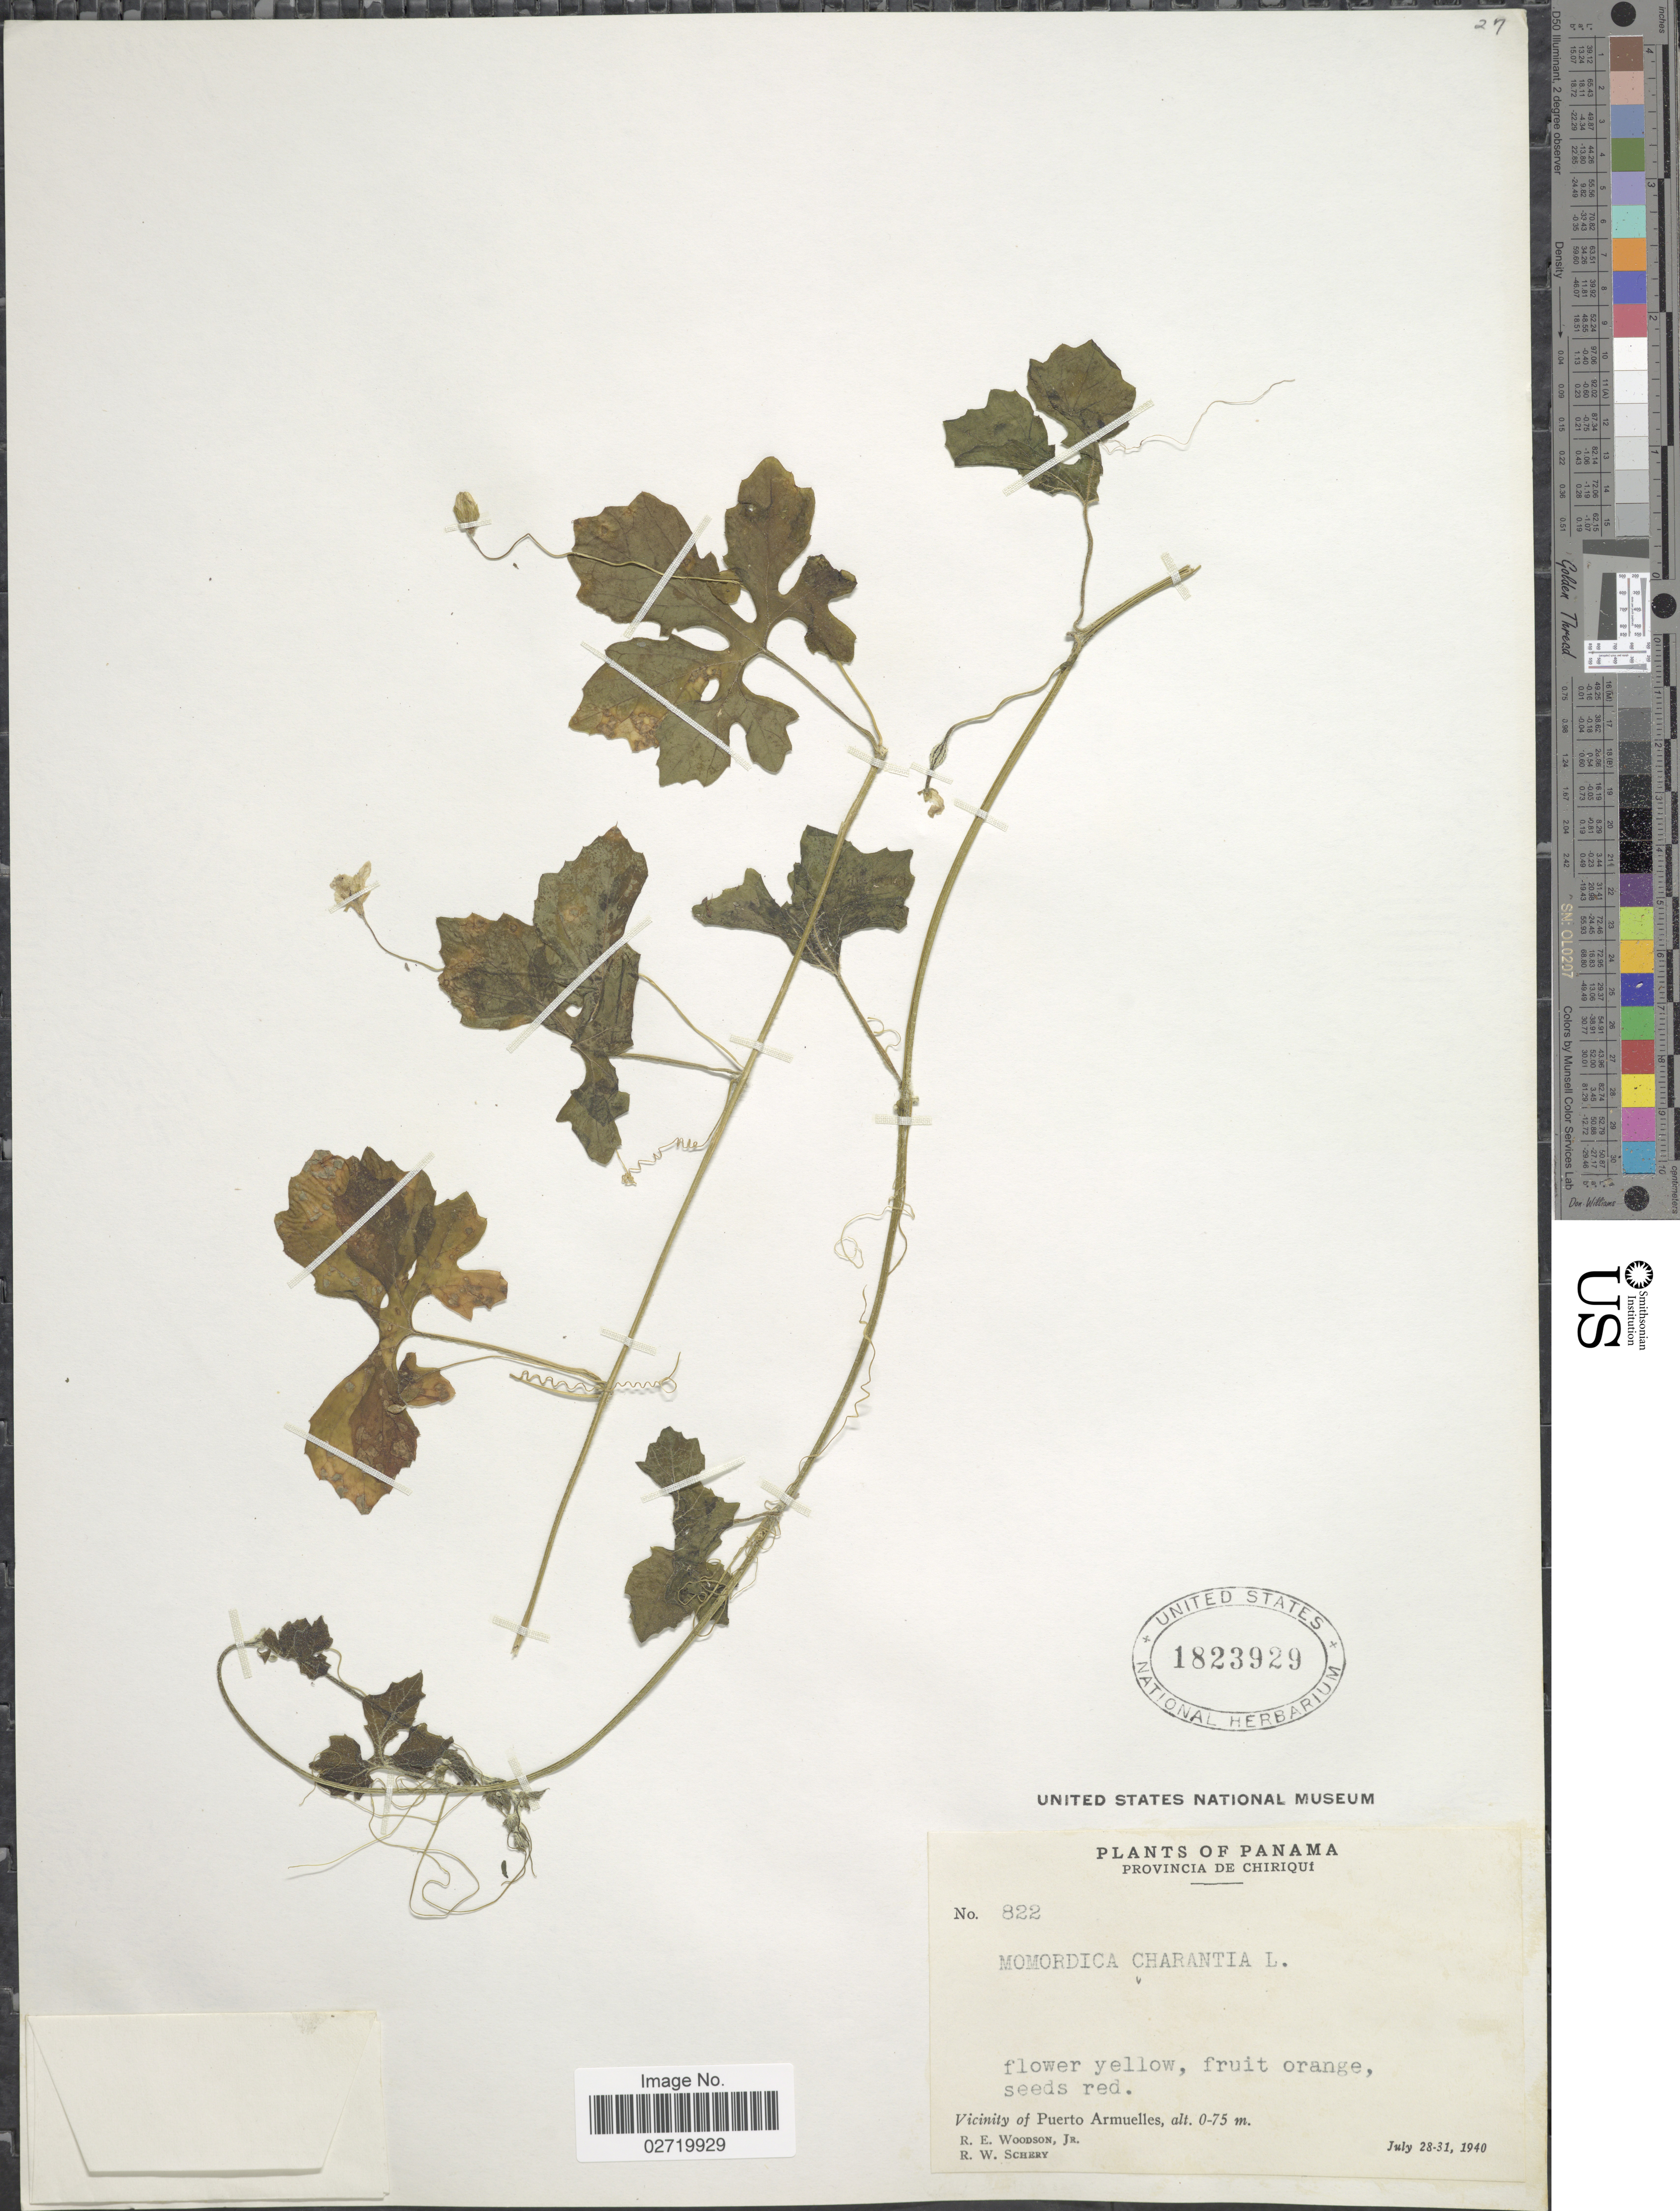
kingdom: Plantae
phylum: Tracheophyta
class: Magnoliopsida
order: Cucurbitales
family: Cucurbitaceae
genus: Momordica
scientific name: Momordica charantia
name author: L.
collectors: R. E. Woodson & R. W. Schery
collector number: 822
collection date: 1940-07-28/1940-07-31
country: Panama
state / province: Chiriqui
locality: Vicinity of Puerto Armuelles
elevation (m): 0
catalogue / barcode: US 1823929